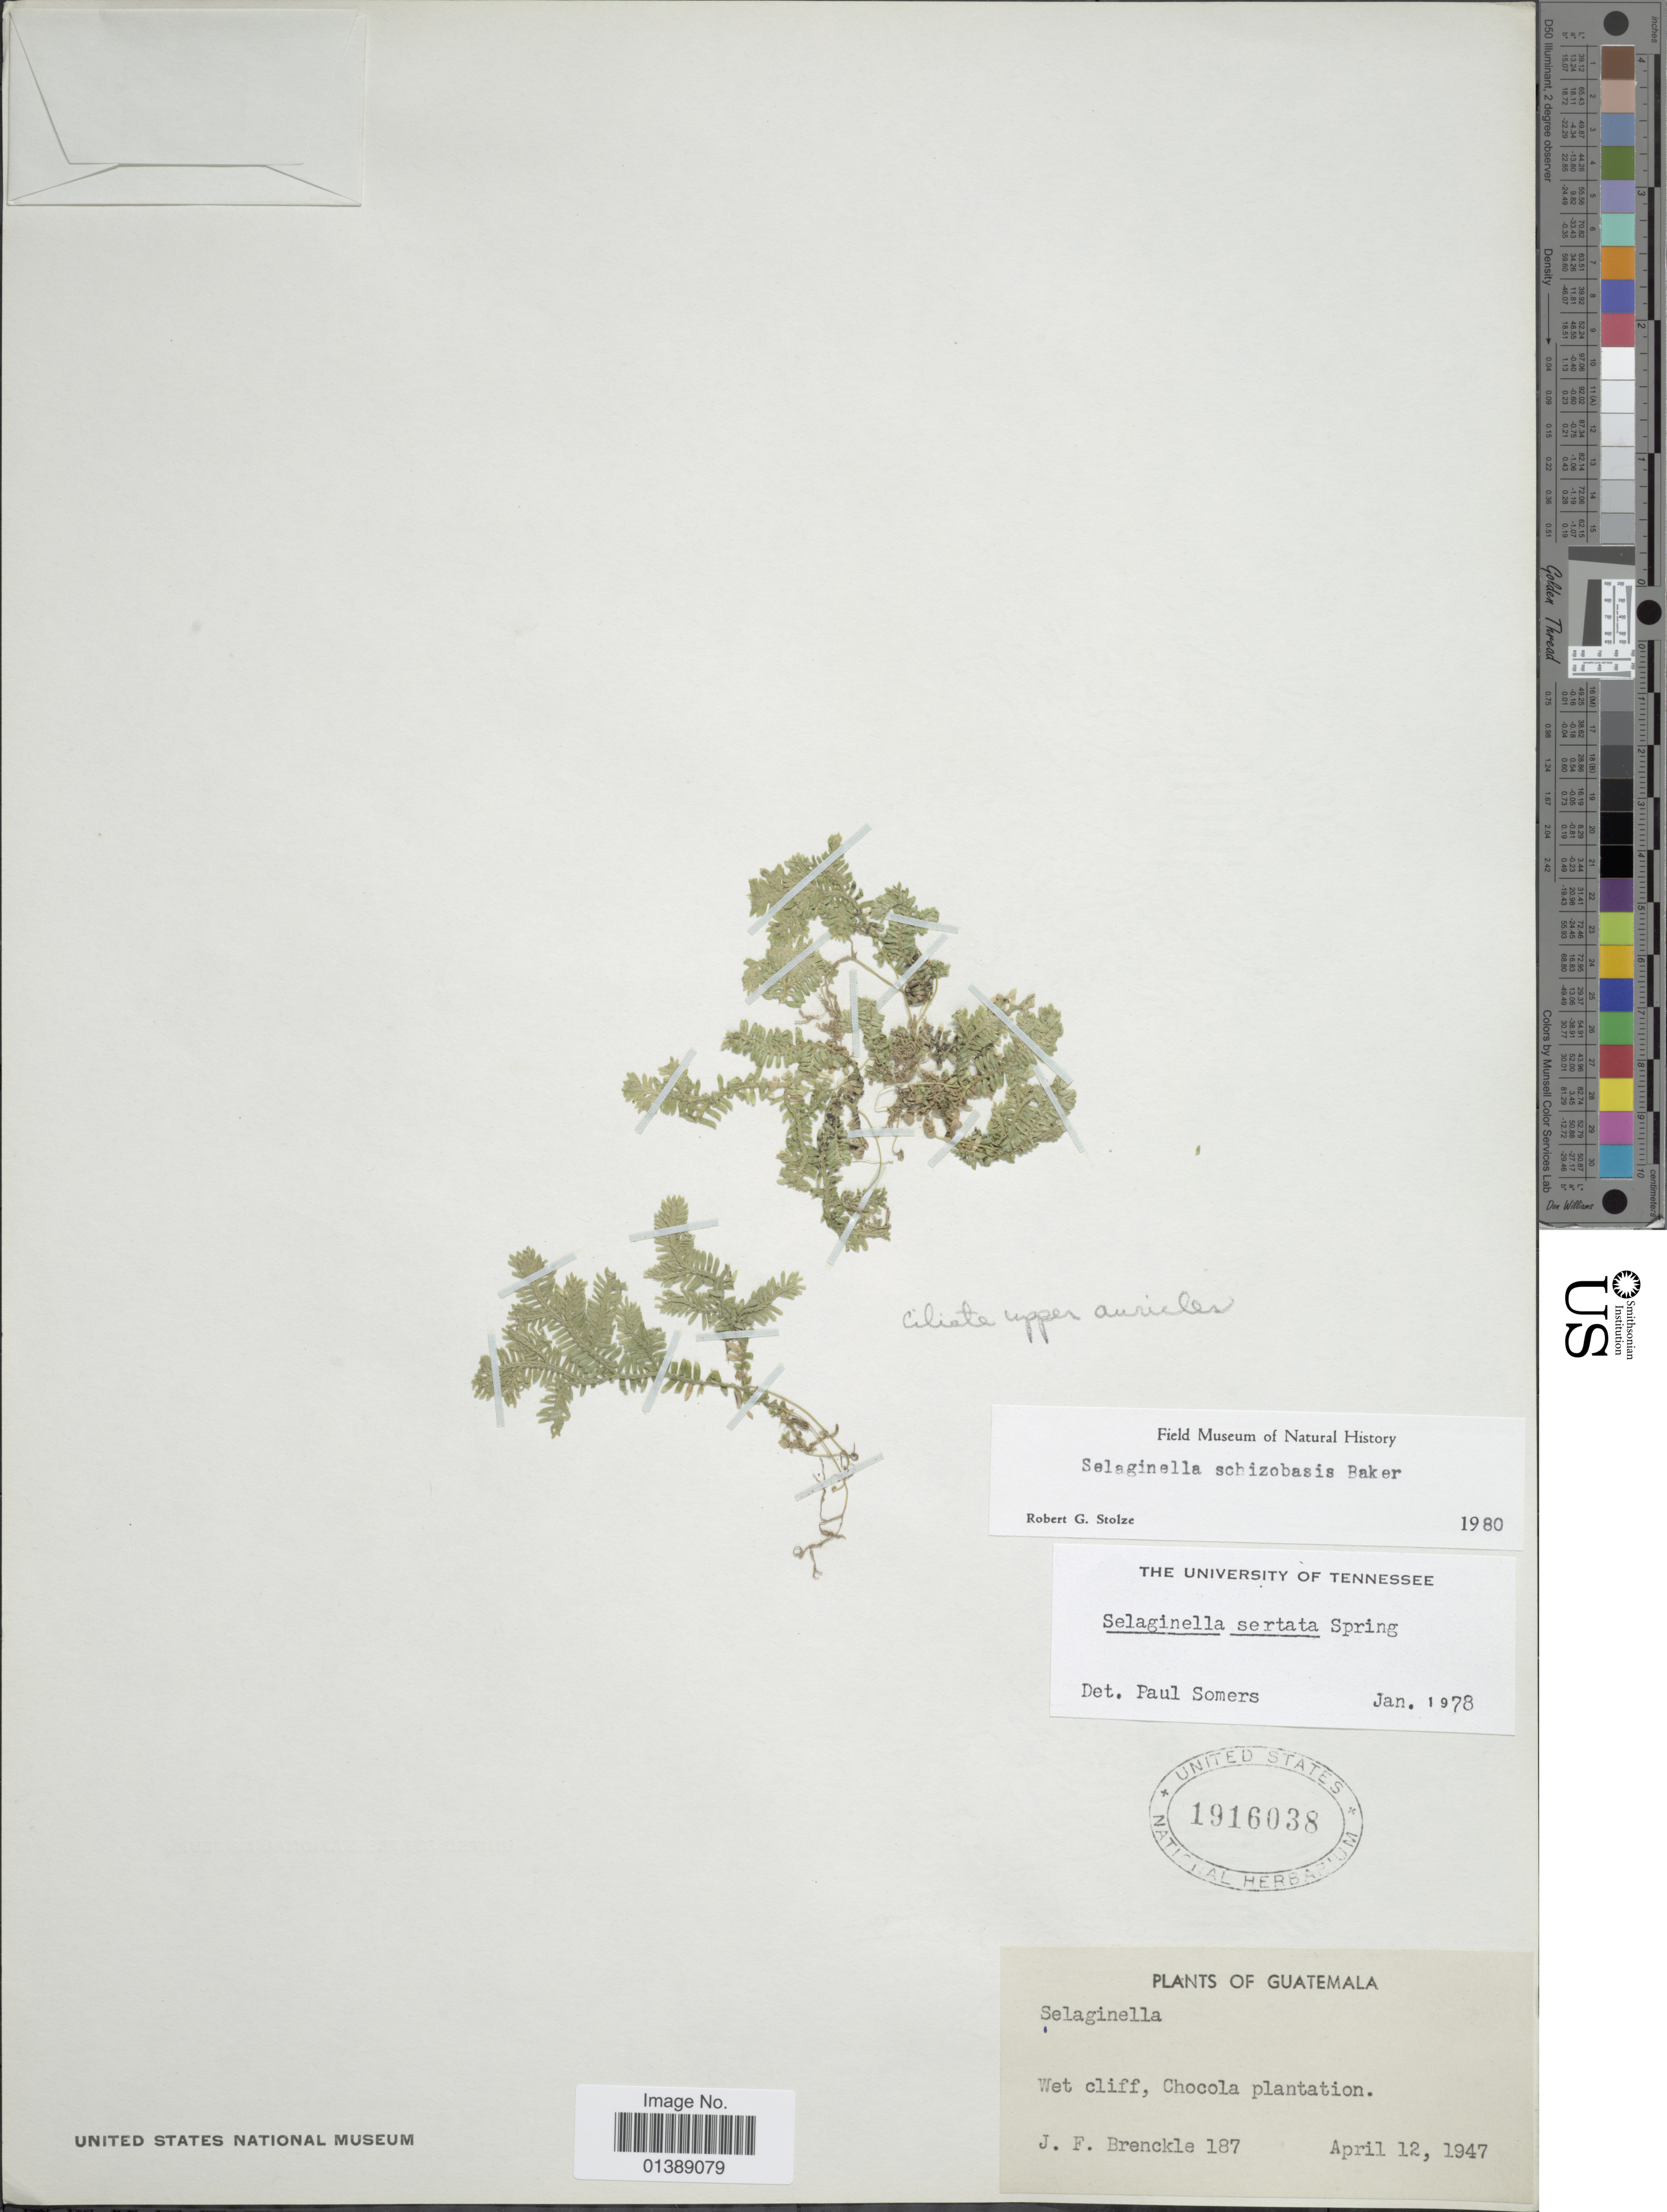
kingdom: Plantae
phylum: Tracheophyta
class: Lycopodiopsida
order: Selaginellales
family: Selaginellaceae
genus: Selaginella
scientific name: Selaginella schizobasis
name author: Baker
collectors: J. Brenckle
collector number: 187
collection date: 1947-04-12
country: Guatemala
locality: Wet cliff, Chocola plantation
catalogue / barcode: US 1916038